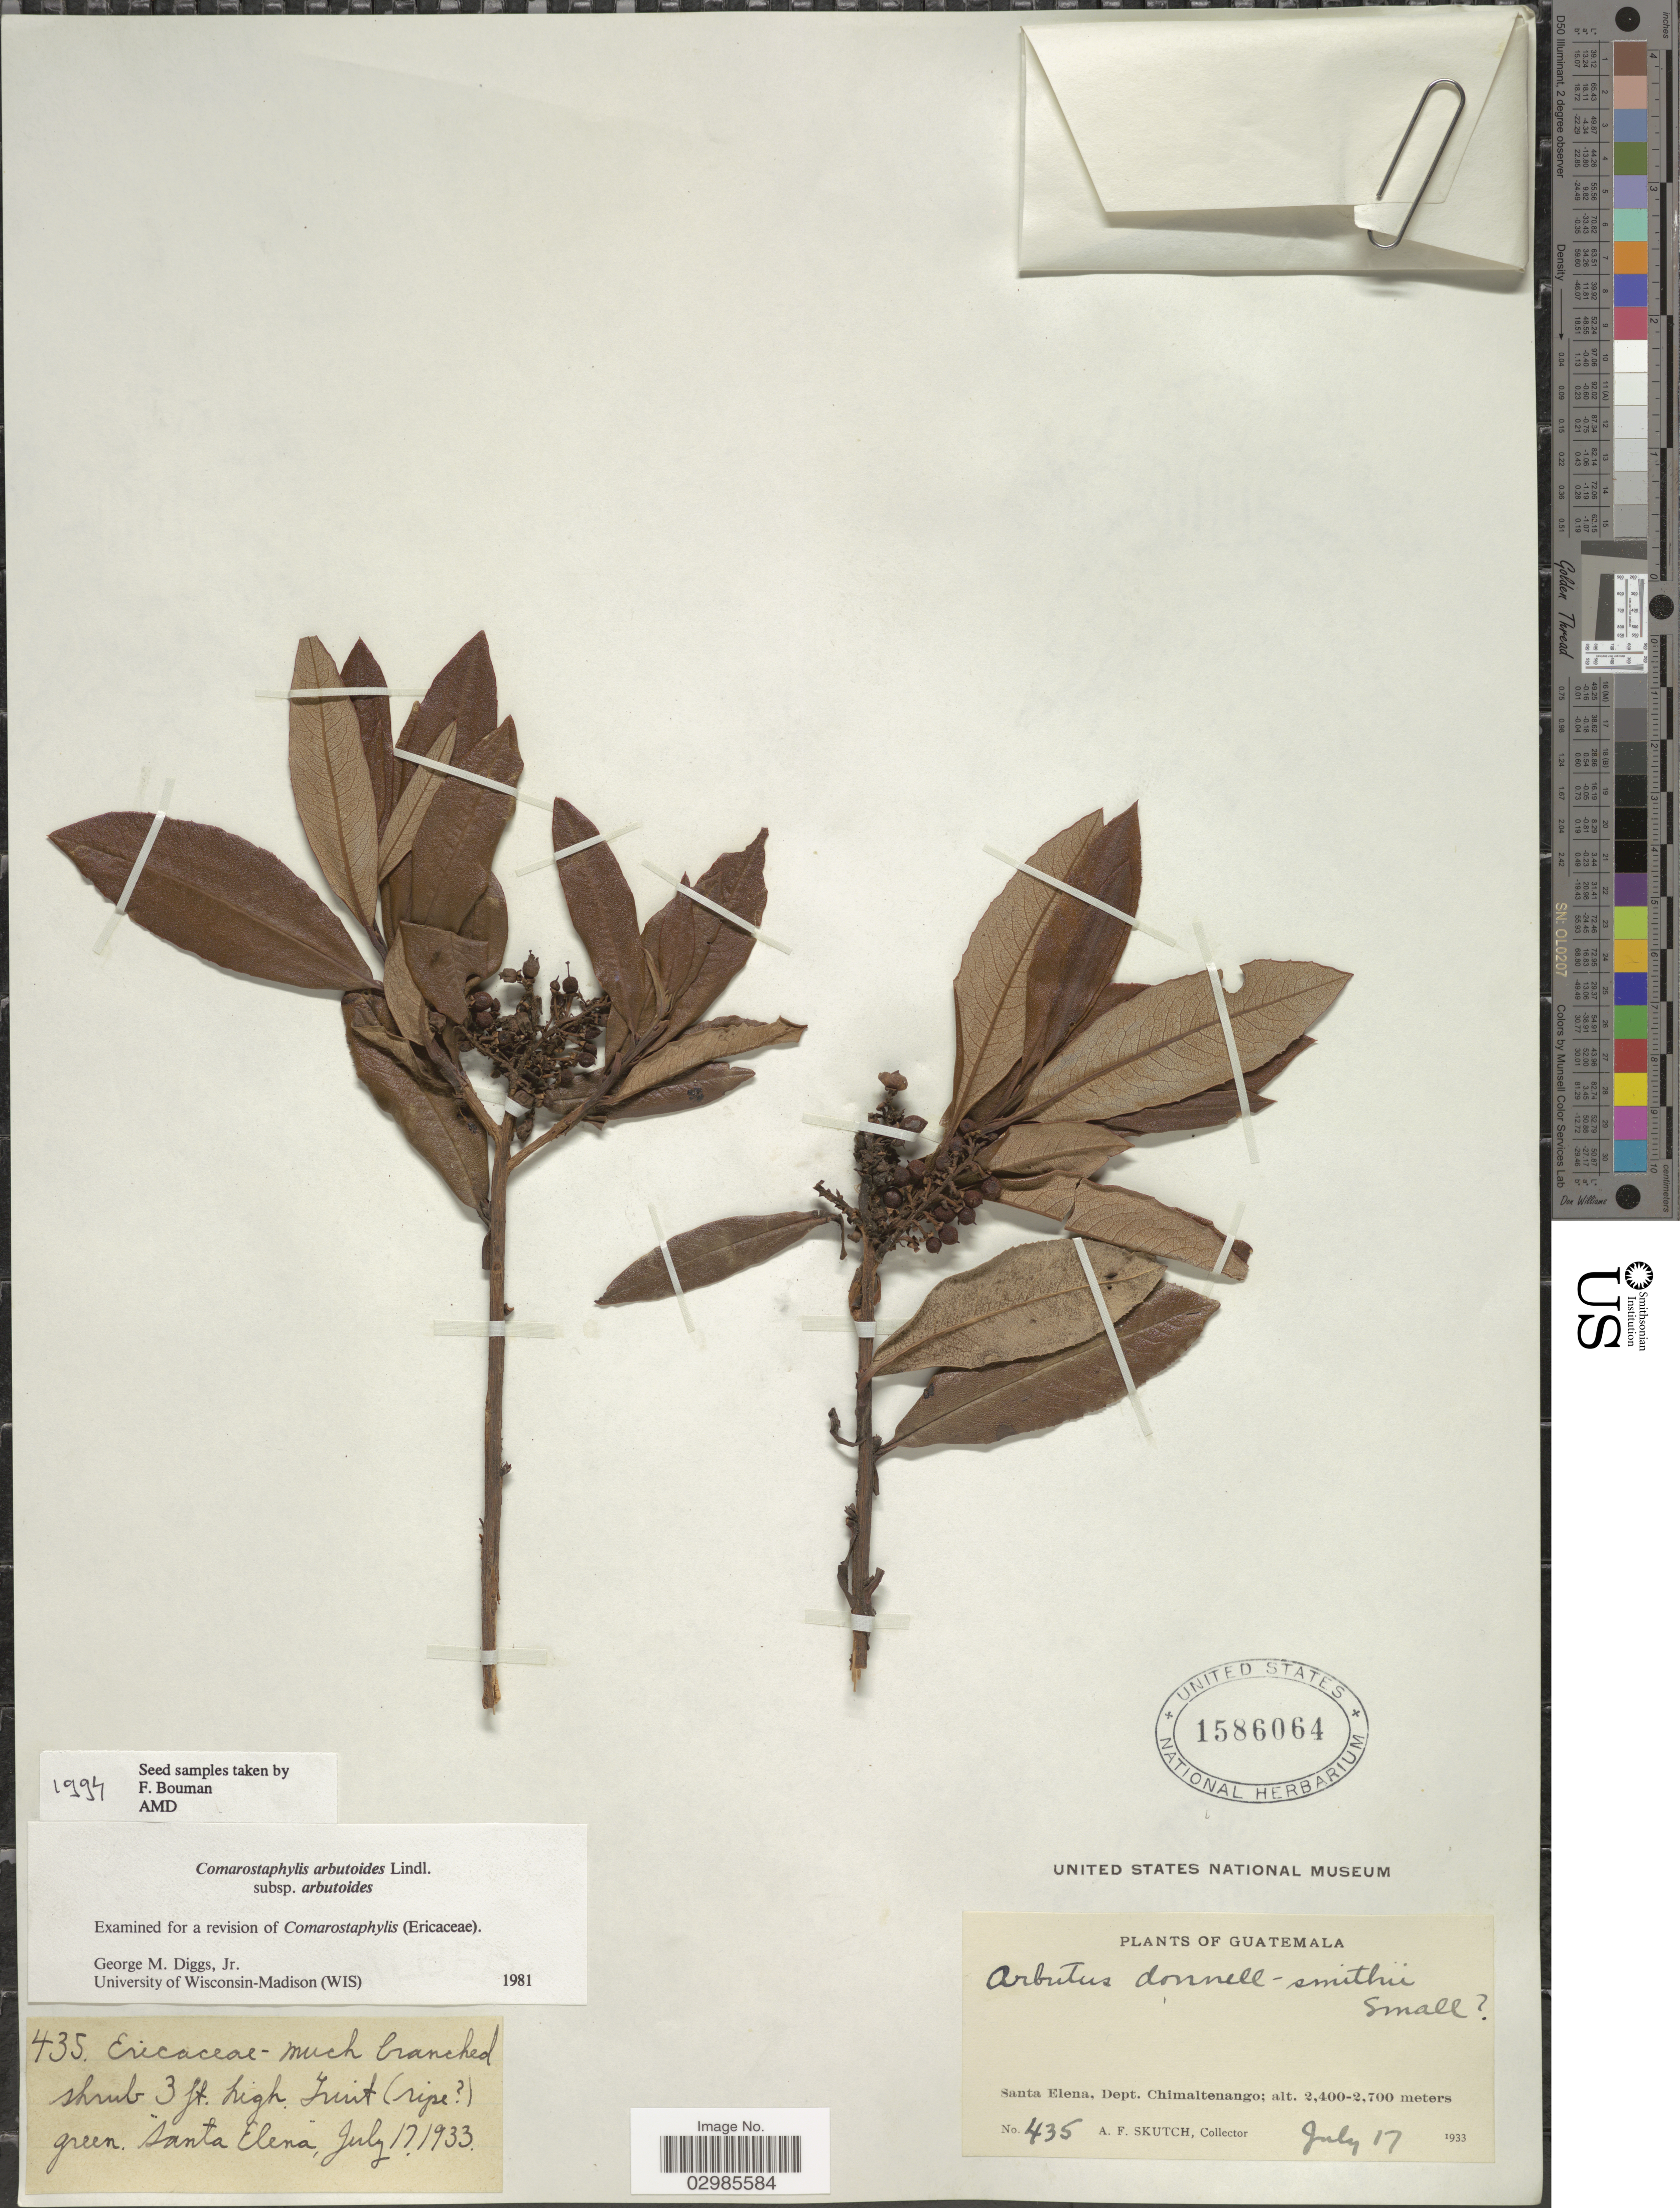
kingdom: Plantae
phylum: Tracheophyta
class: Magnoliopsida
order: Ericales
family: Ericaceae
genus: Comarostaphylis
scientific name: Comarostaphylis arbutoides subsp. arbutoides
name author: Lindl.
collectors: A. F. Skutch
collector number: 435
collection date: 1933-07-17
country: Guatemala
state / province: Chimaltenango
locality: Santa Elena, Dept. Chimaltenango.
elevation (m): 2400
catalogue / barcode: US 1586064